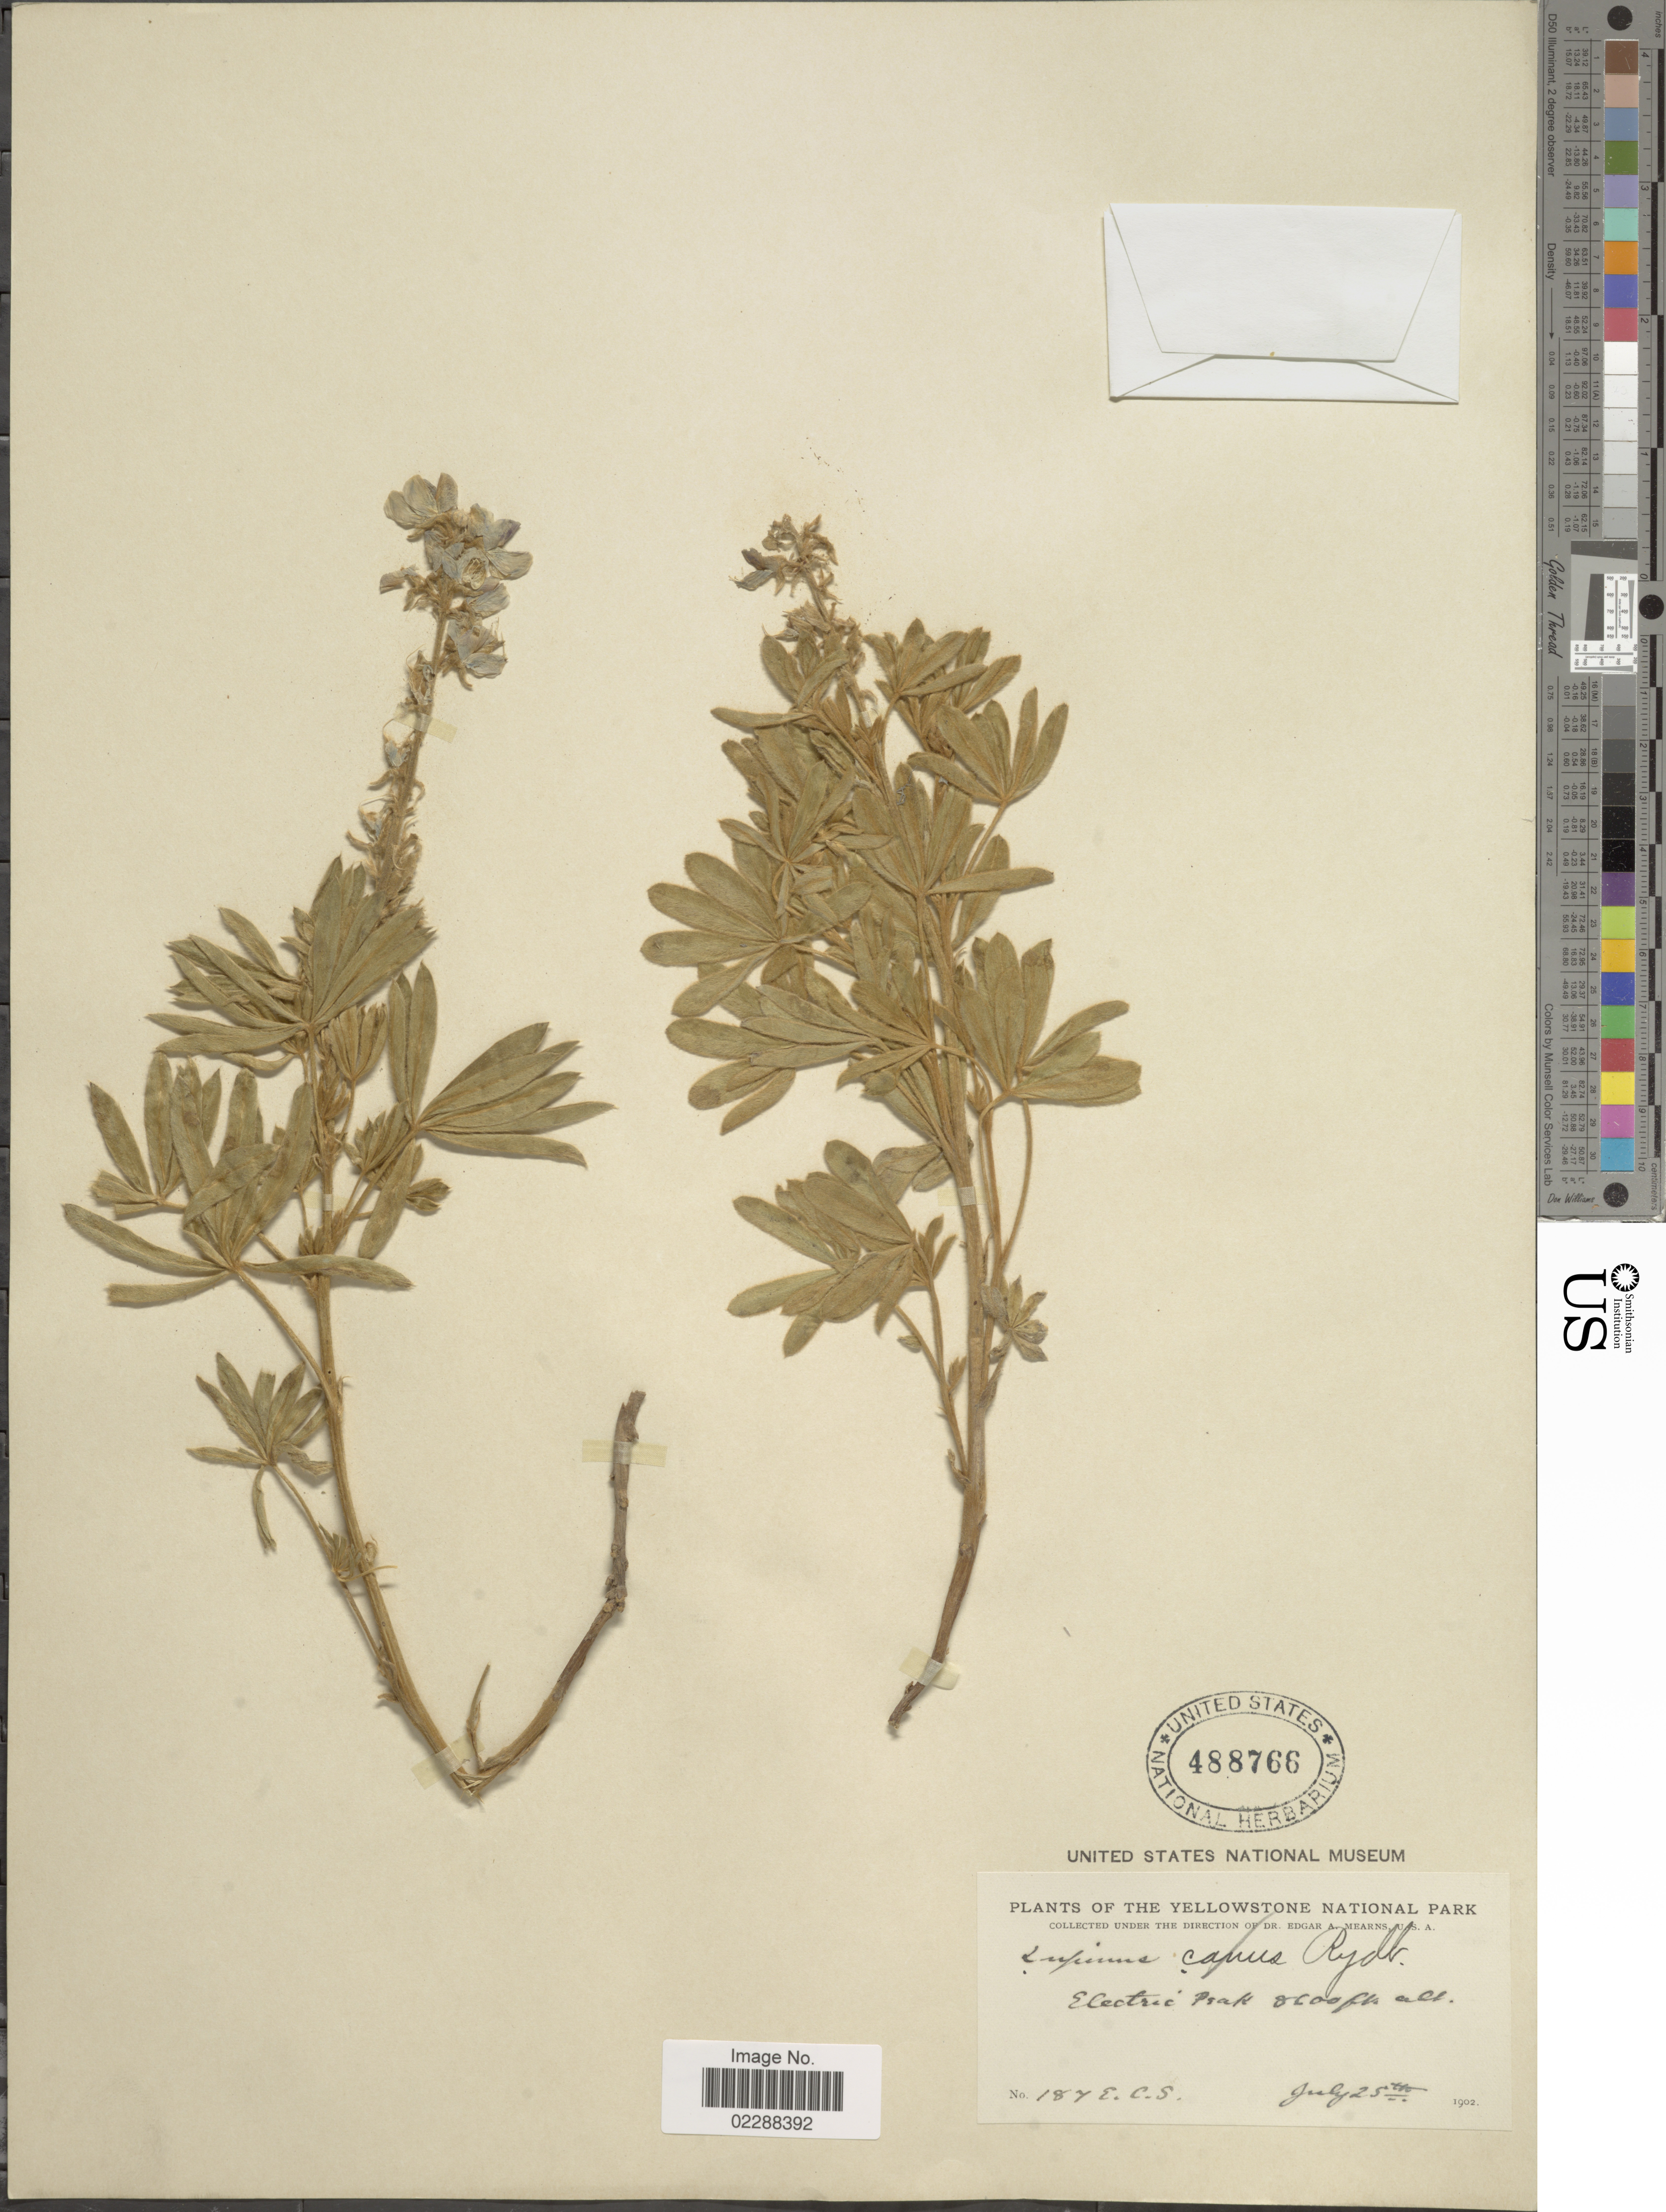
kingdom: Plantae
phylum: Tracheophyta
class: Magnoliopsida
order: Fabales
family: Fabaceae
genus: Lupinus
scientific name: Lupinus sp.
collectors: E. C. Smith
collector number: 187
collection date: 1902-07-25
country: United States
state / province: Montana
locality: The Yellowstone National Park, Electric Peak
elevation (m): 2621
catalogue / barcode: US 488766